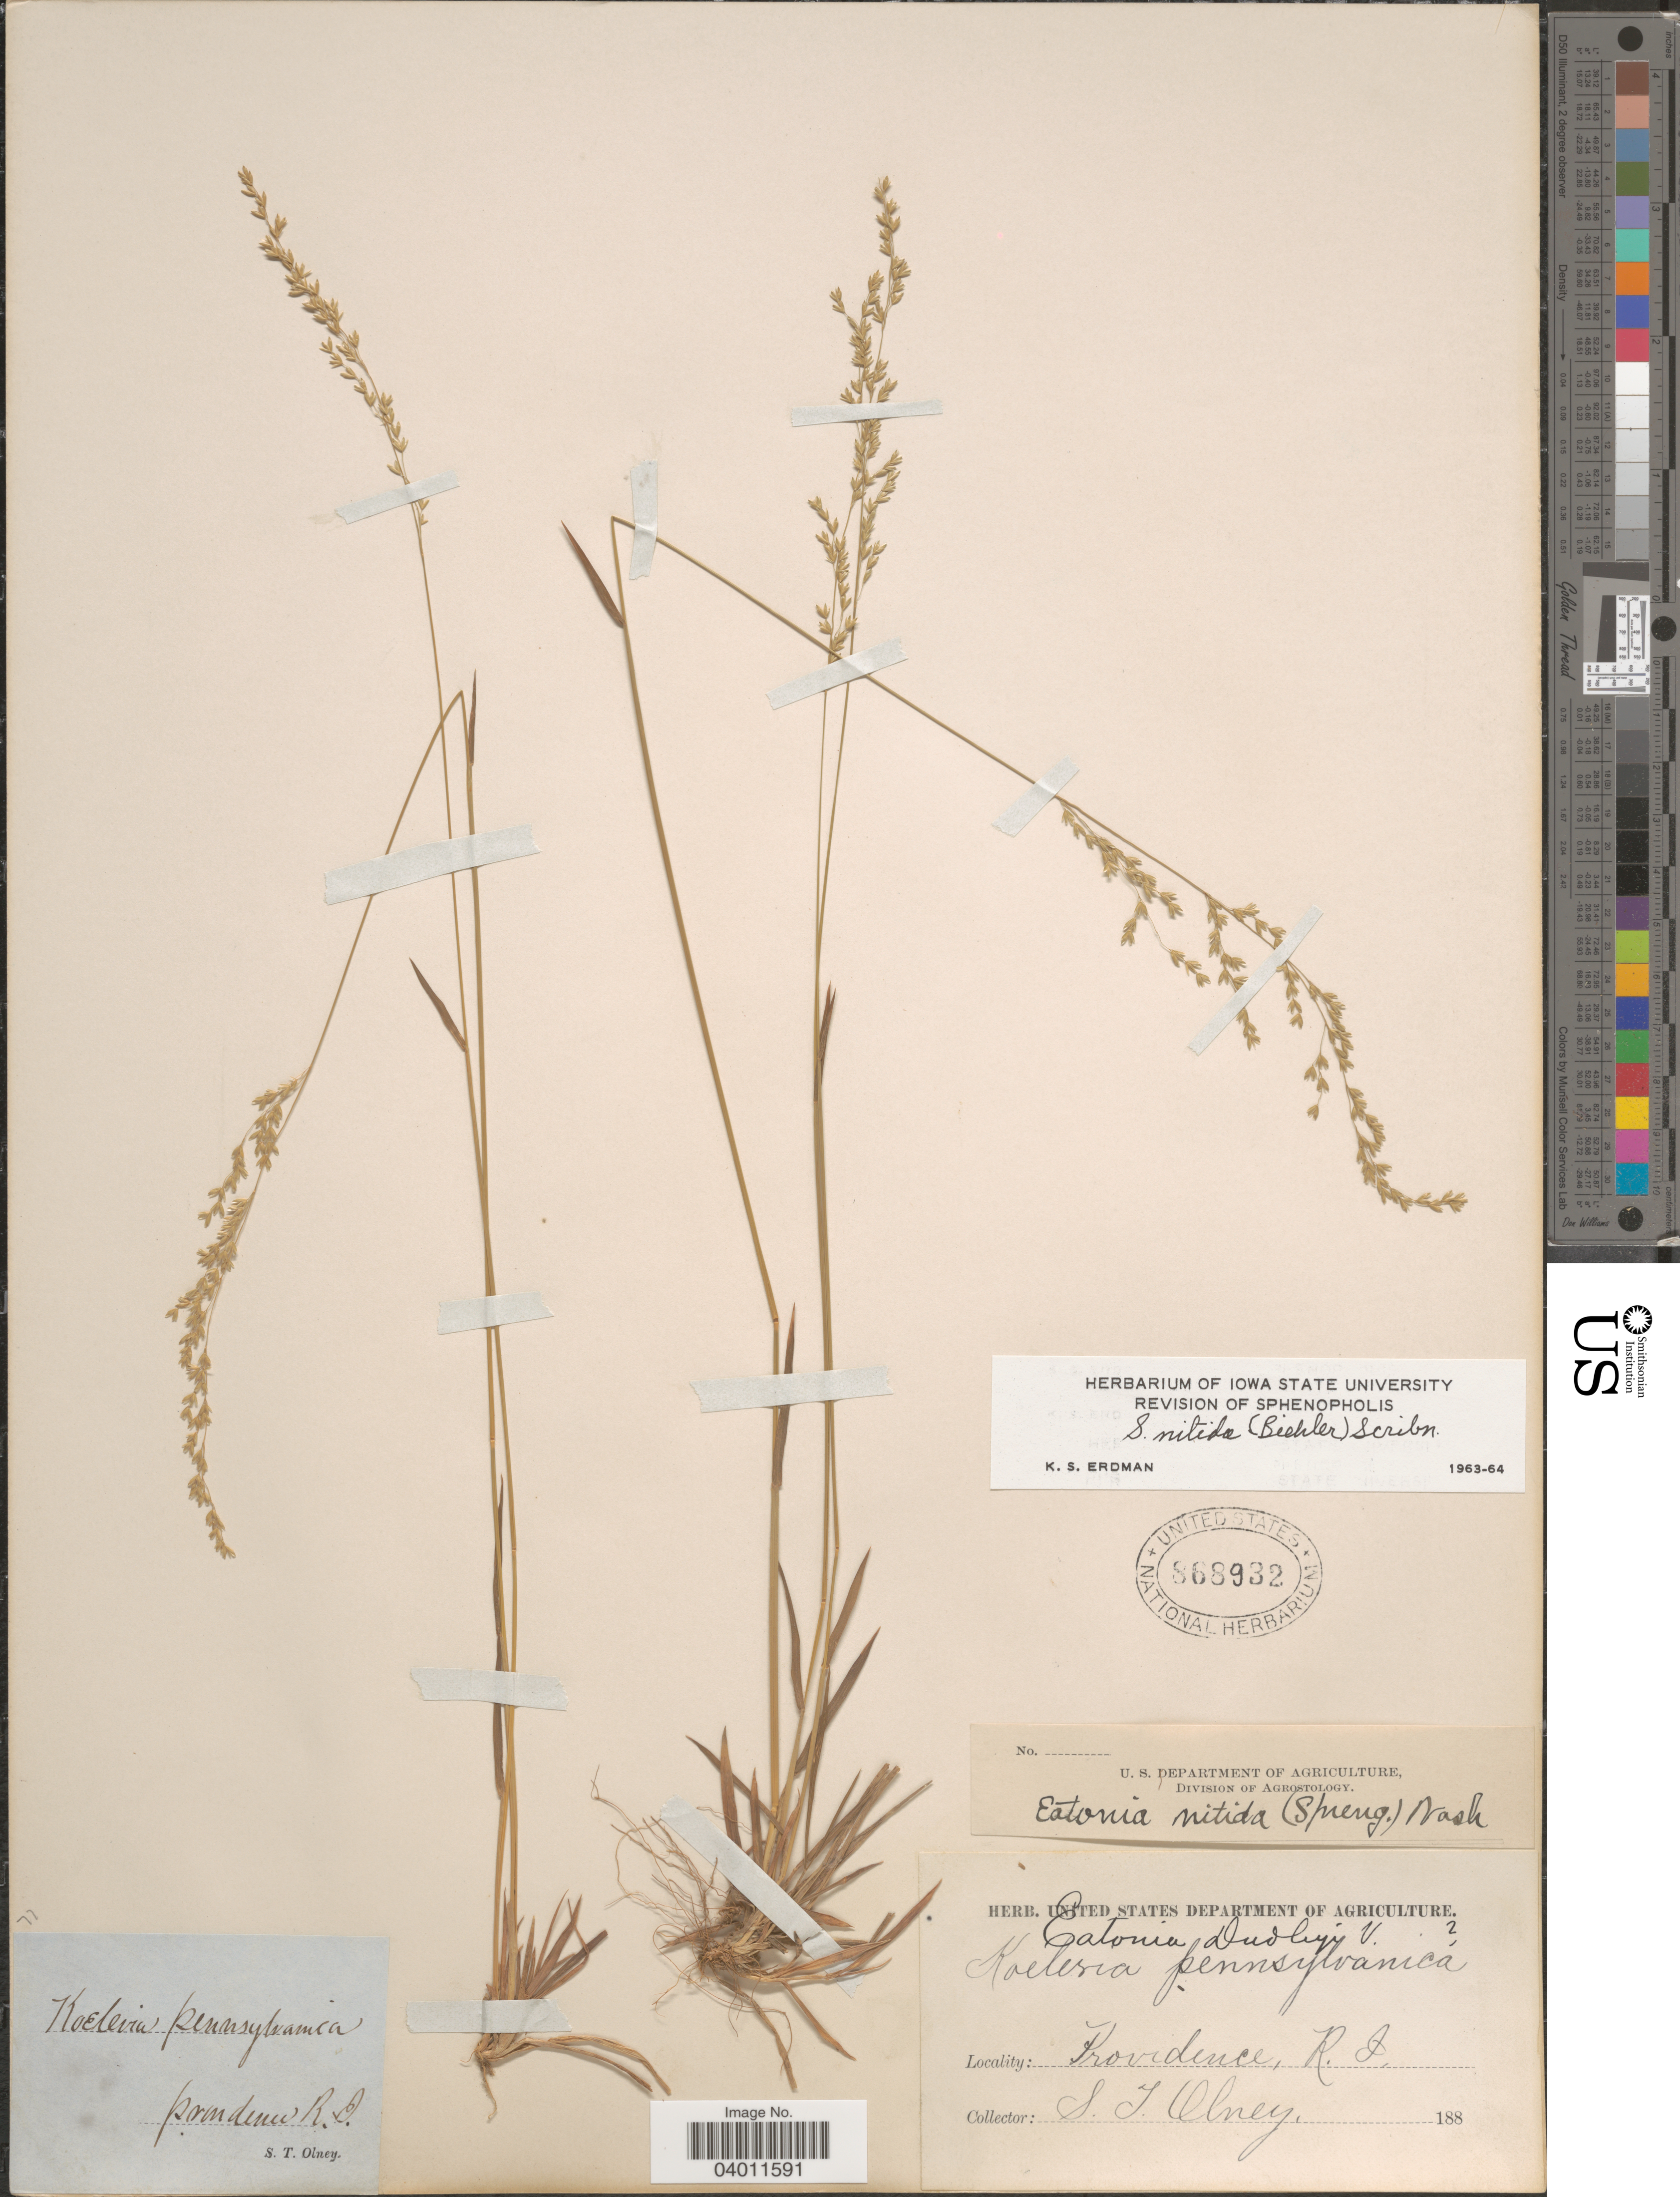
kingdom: Plantae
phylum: Tracheophyta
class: Liliopsida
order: Poales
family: Poaceae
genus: Sphenopholis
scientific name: Sphenopholis nitida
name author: (Biehler) Scribn.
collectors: S. Olney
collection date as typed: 188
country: United States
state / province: Rhode Island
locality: Providence R. I.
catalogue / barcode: US 868932